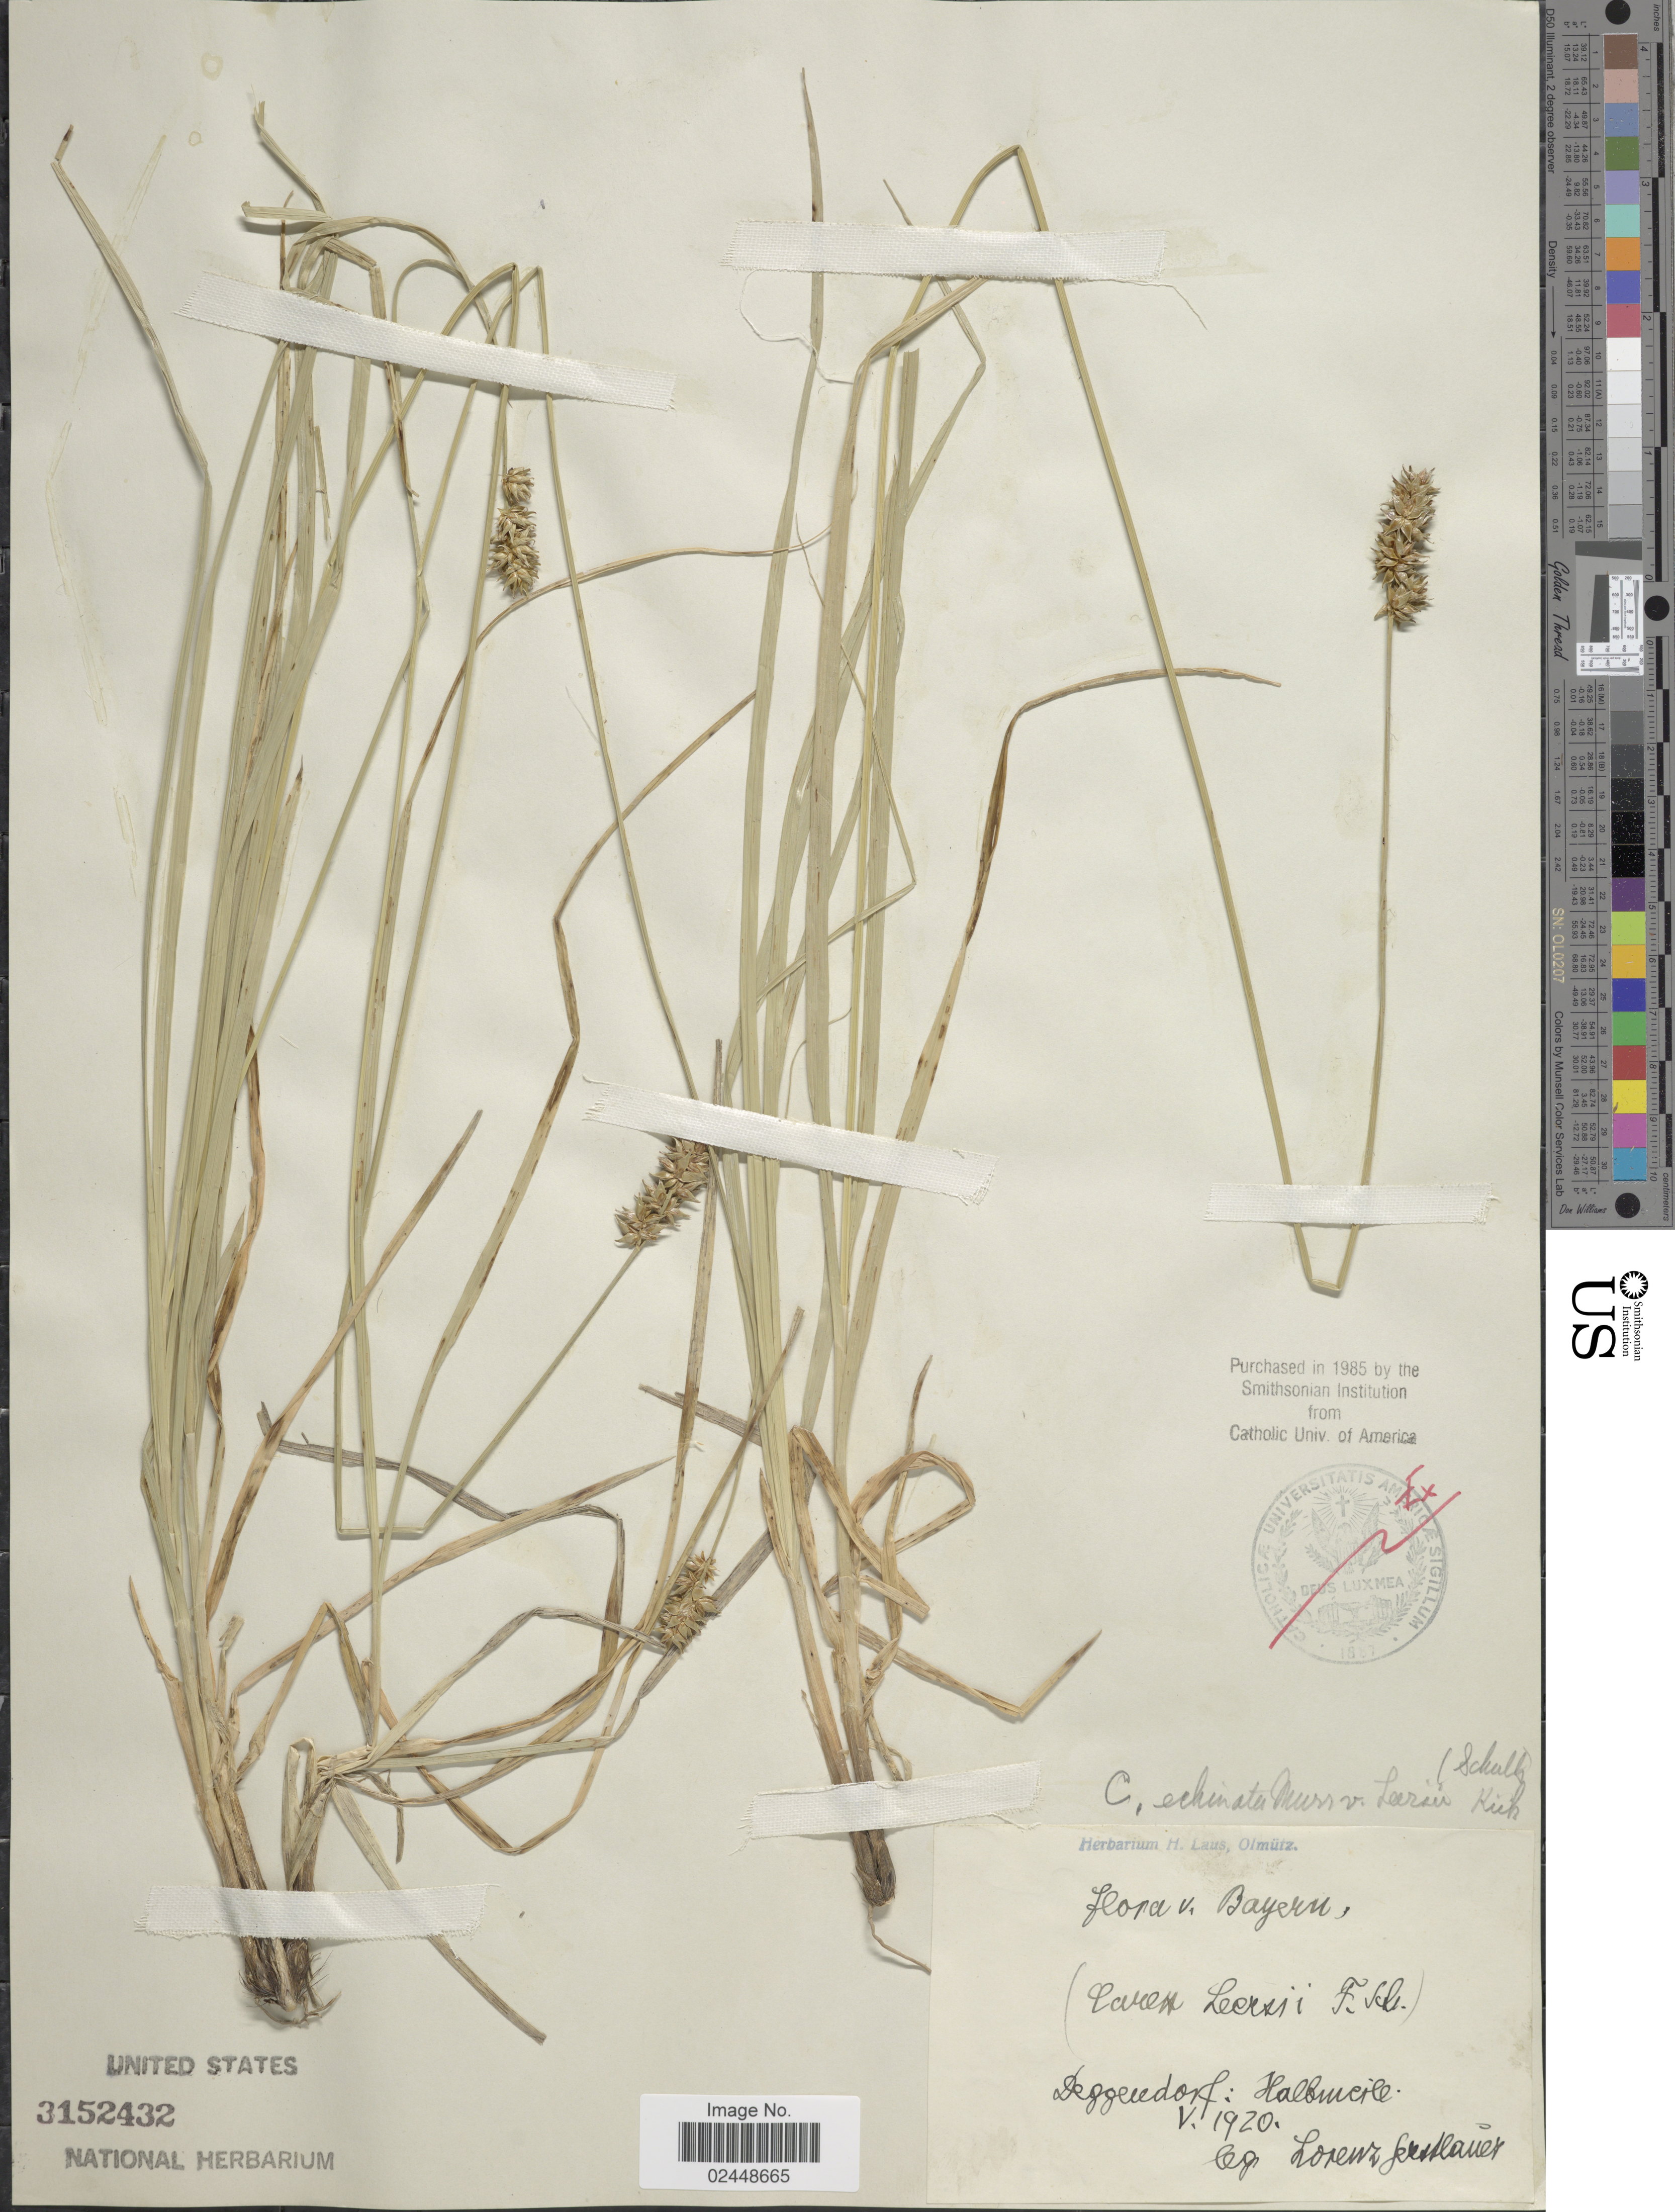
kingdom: Plantae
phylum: Tracheophyta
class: Liliopsida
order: Poales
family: Cyperaceae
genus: Carex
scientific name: Carex echinata subsp. echinata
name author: Murray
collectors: L. Gertslauer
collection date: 1920-05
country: Germany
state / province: Bayern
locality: Deggerdorf, Halbucill [interpreted]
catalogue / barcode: US 3152432